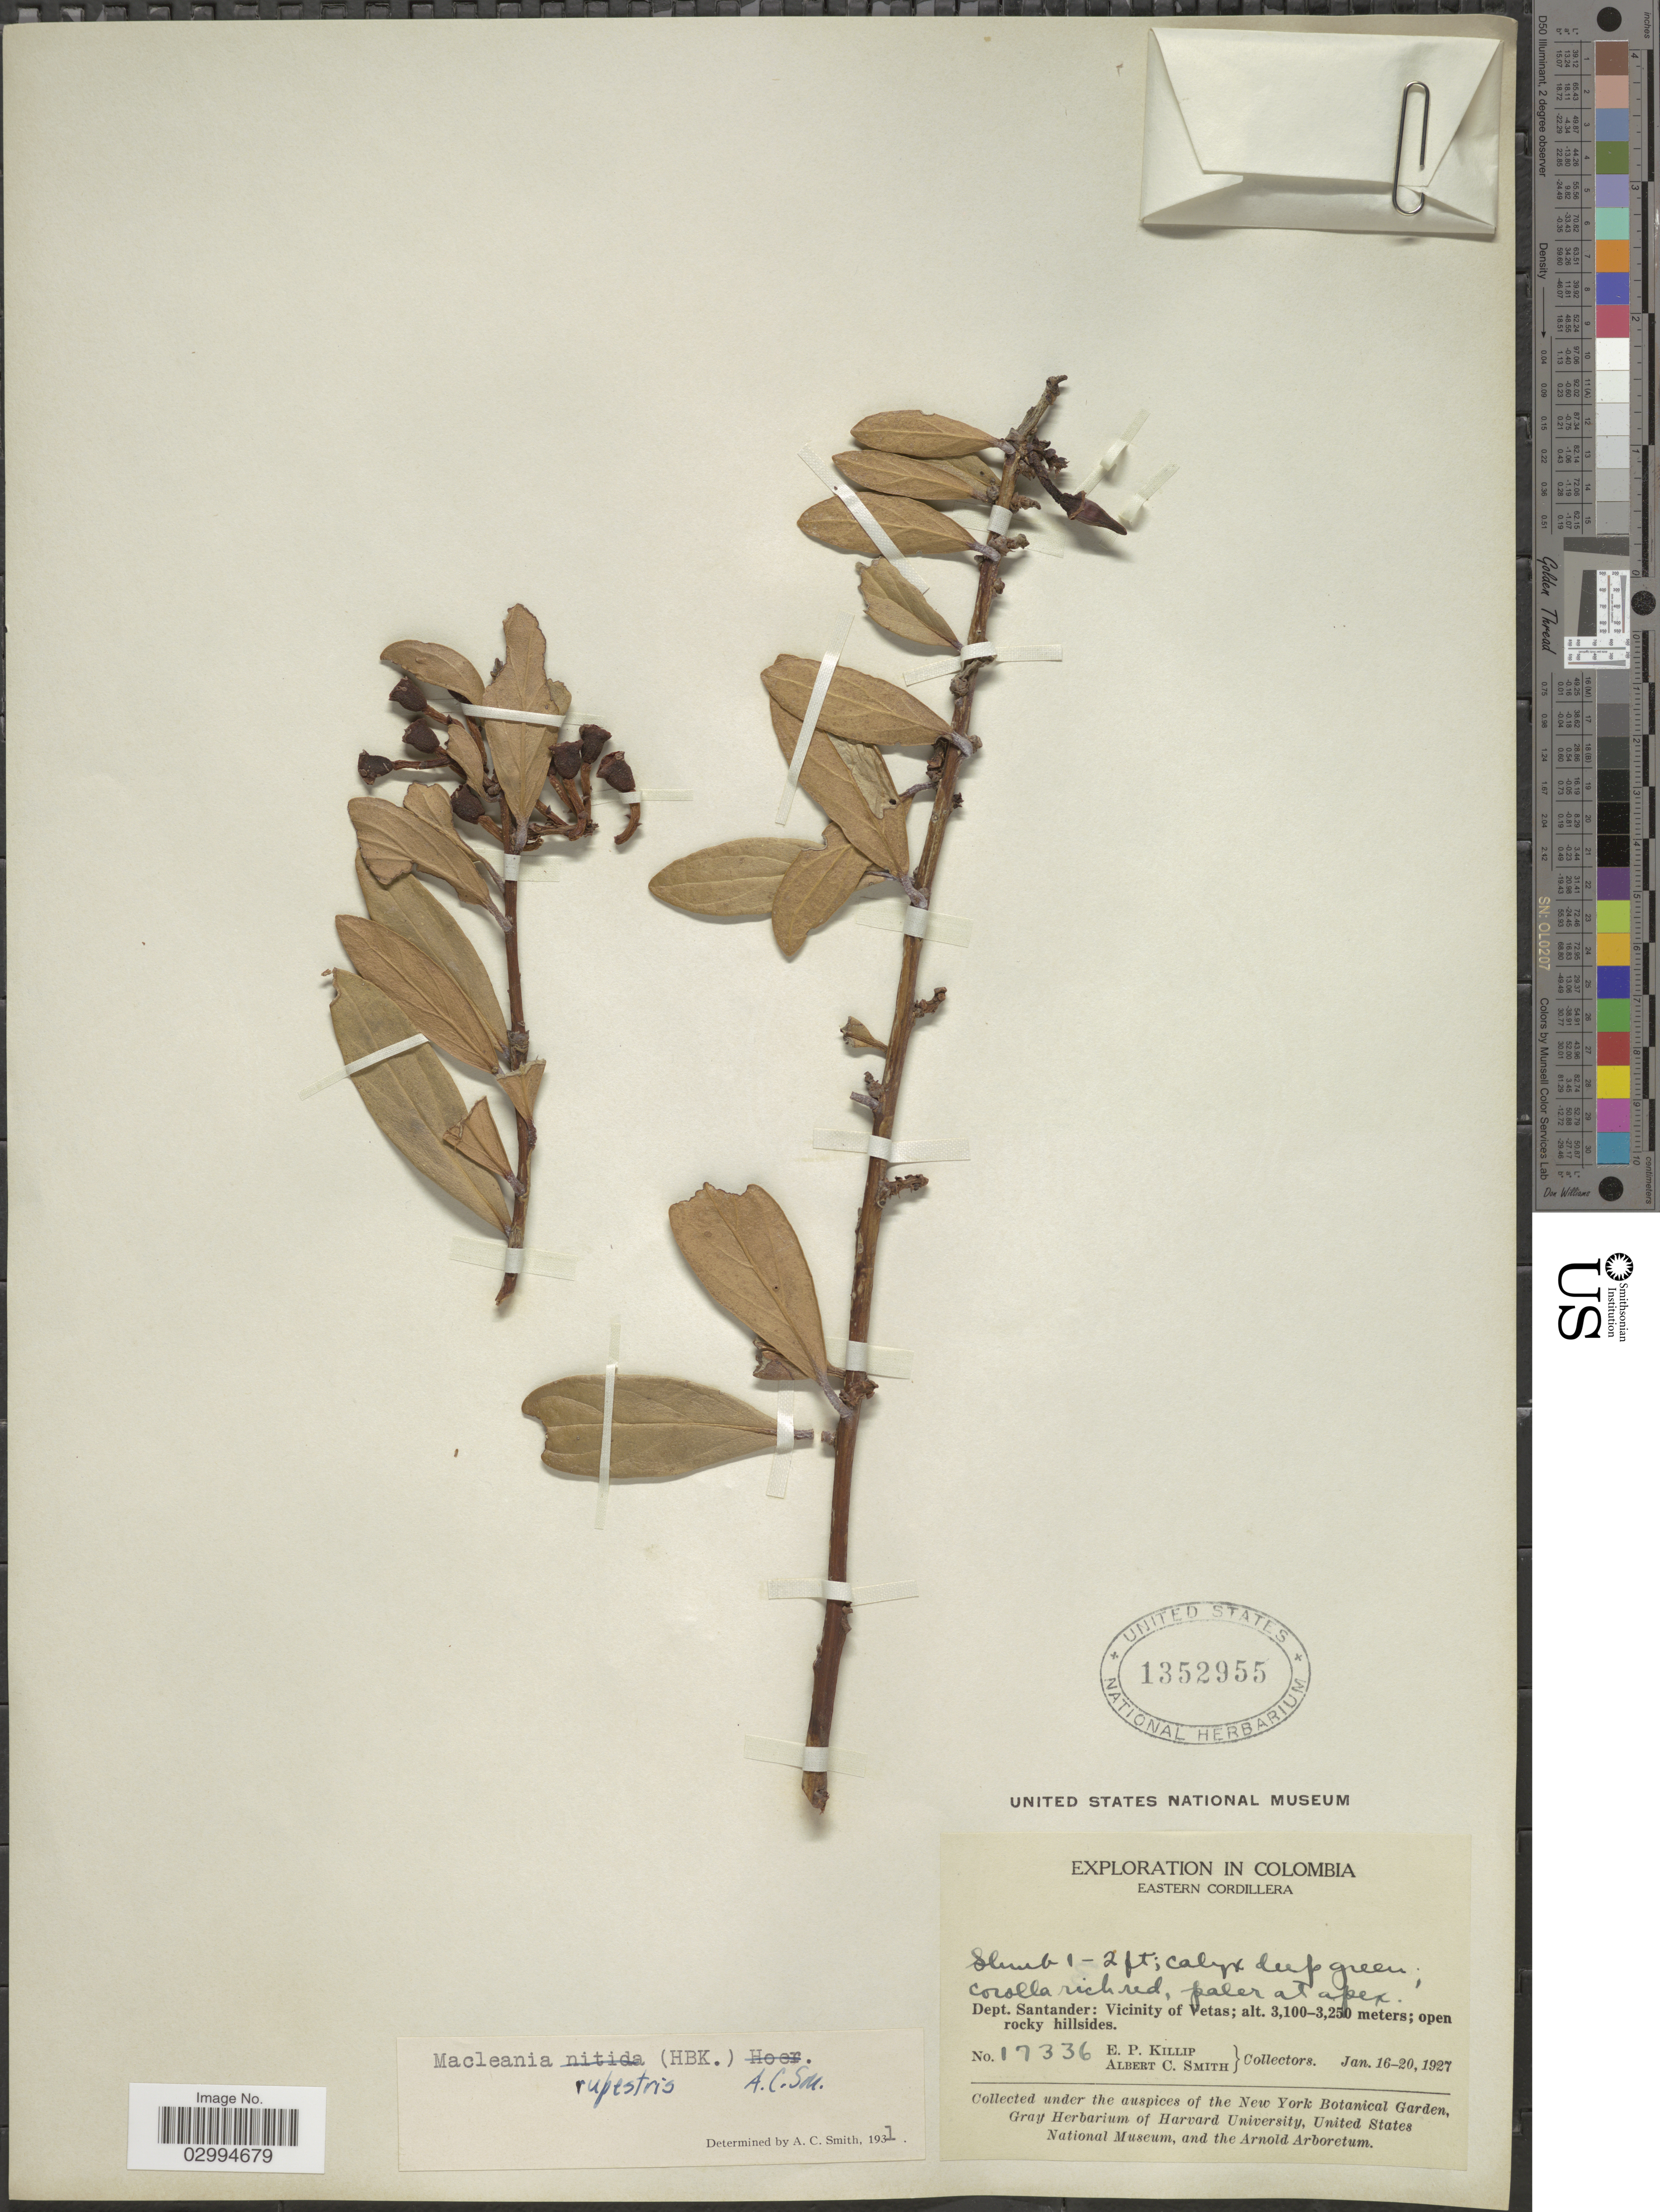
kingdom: Plantae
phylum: Tracheophyta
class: Magnoliopsida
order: Ericales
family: Ericaceae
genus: Macleania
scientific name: Macleania rupestris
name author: (Kunth) A.C. Sm.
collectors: E. P. Killip & A. C. Smith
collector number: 17336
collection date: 1927-01-16/1927-01-20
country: Colombia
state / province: Santander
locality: Eastern Cordillera. Dept. Santander: Vicinity of Vetas.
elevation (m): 3100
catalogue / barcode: US 1352955